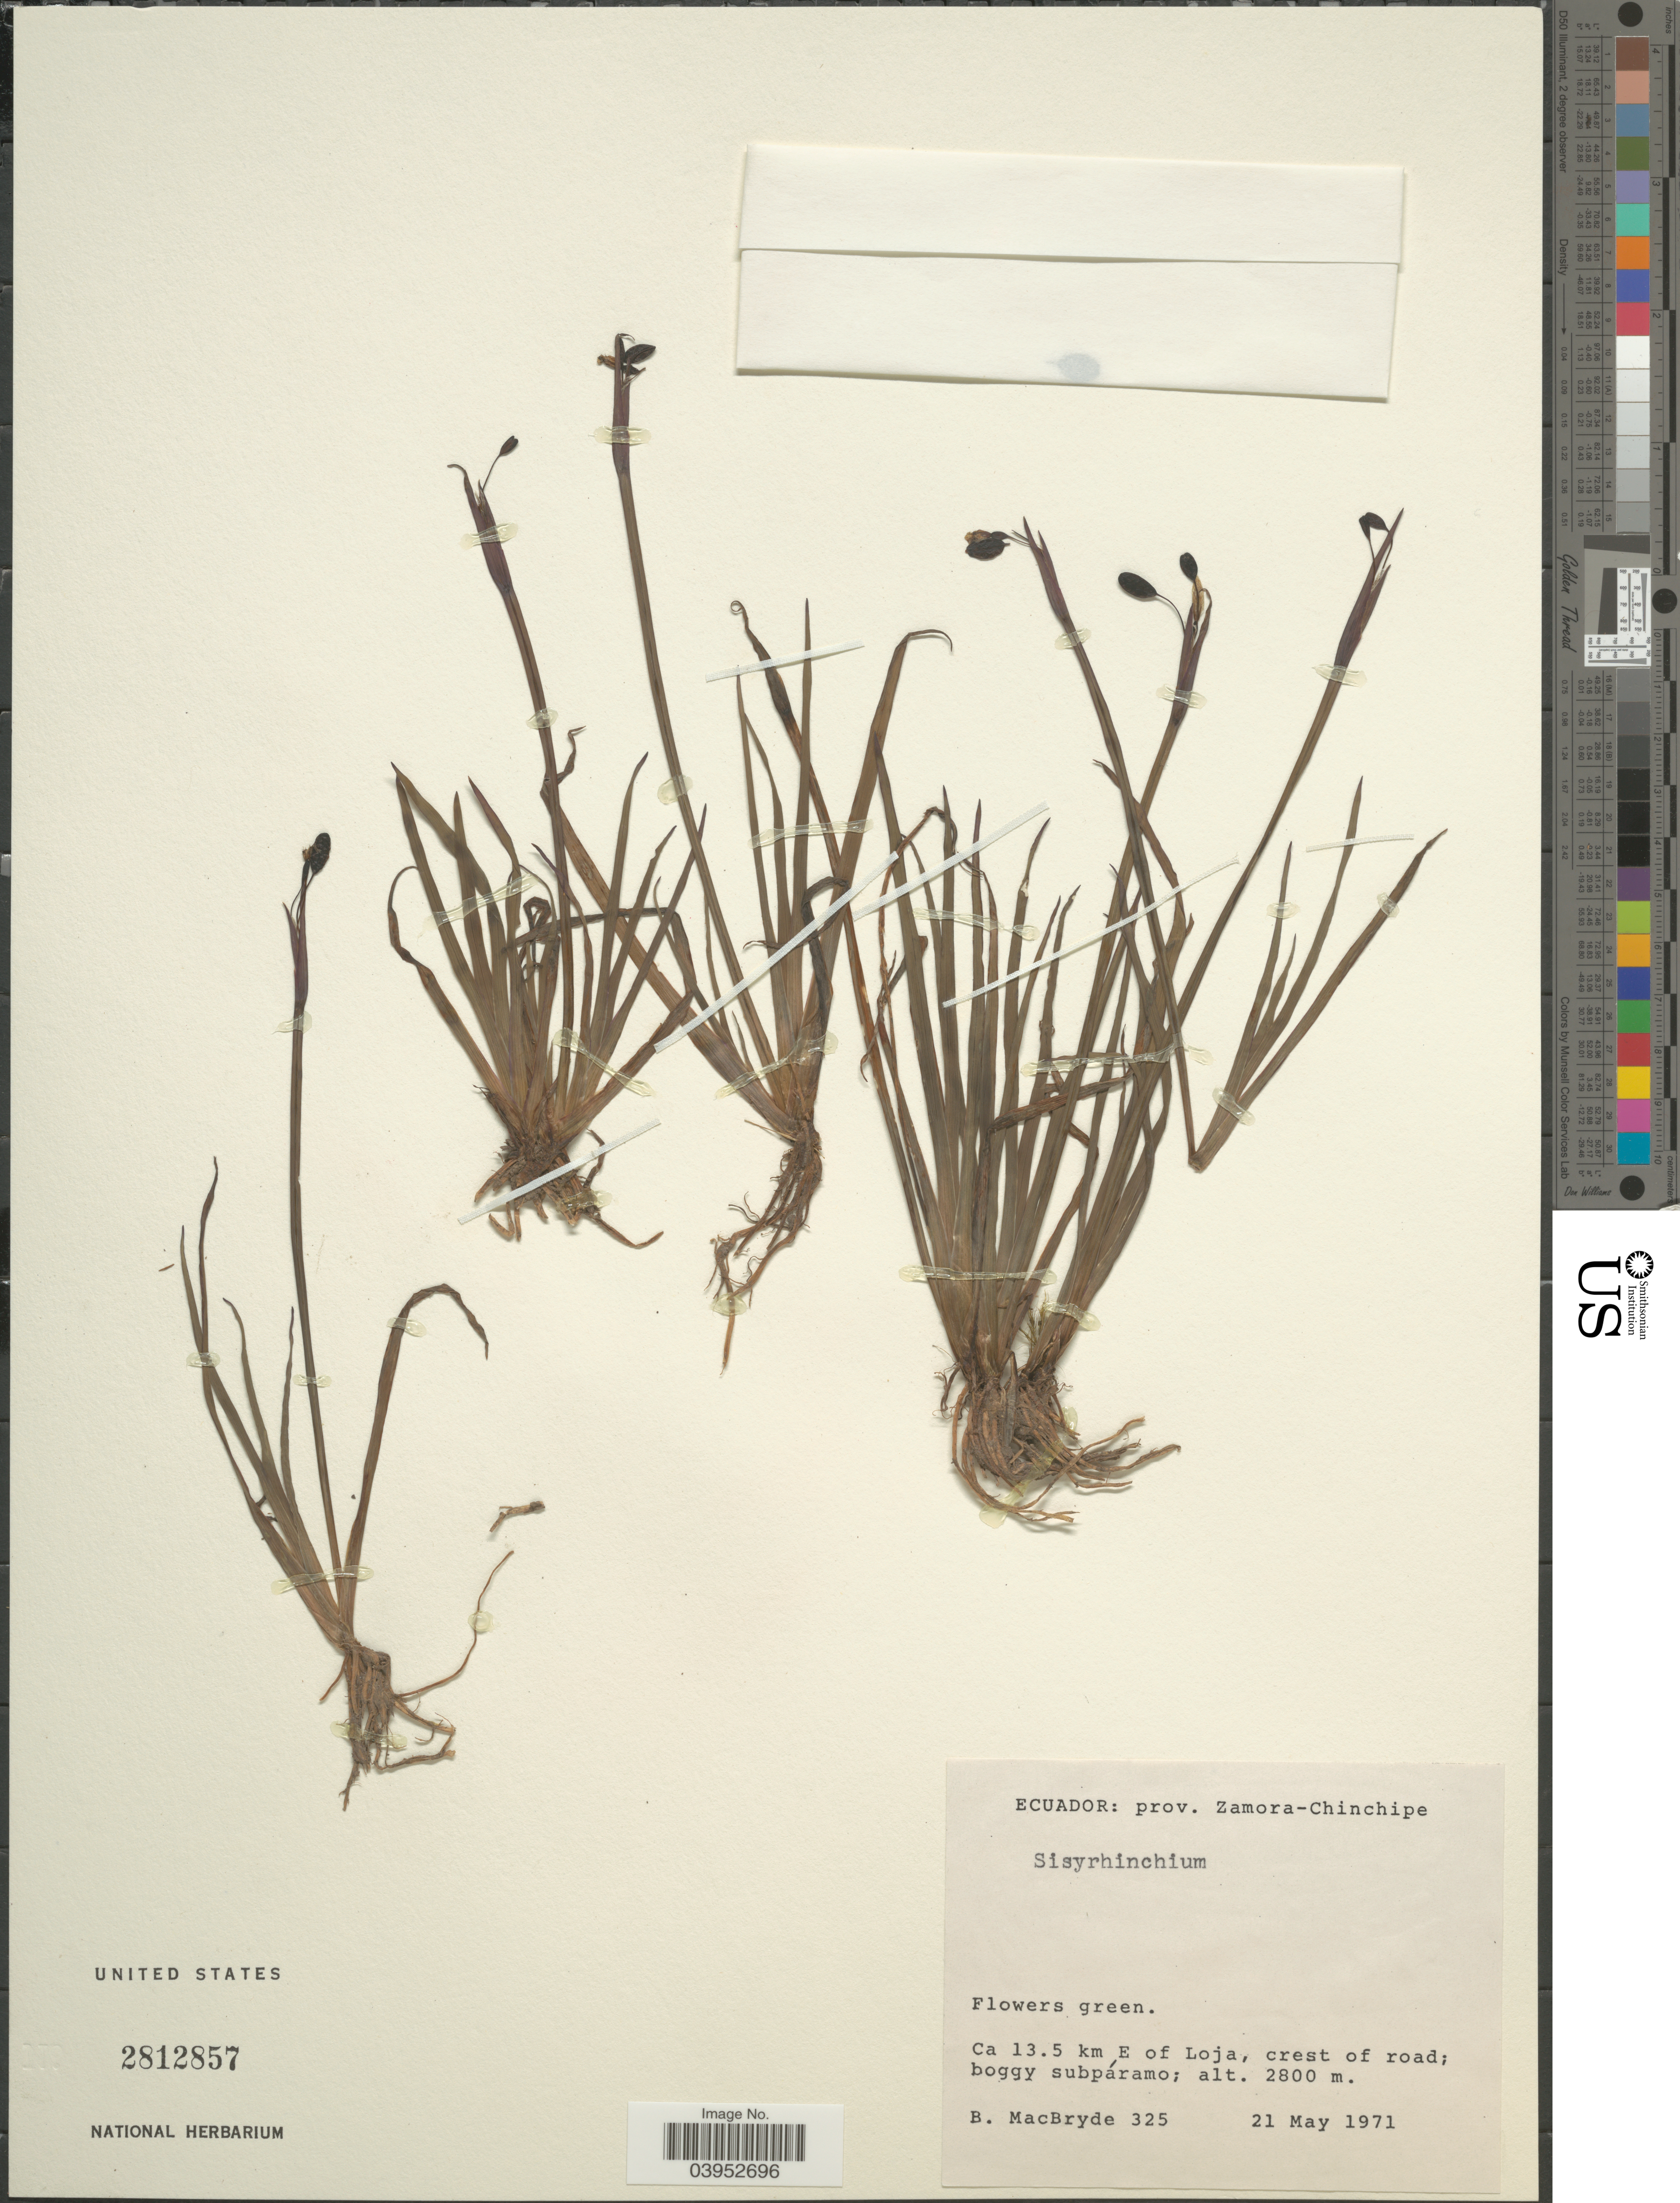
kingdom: Plantae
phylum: Tracheophyta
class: Liliopsida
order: Asparagales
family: Iridaceae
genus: Sisyrinchium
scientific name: Sisyrinchium sp.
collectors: B. MacBryde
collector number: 325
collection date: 1971-05-21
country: Ecuador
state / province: Zamora-Chinchipe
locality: Ca 13.5 km E of Loja, crest of road; boggy subpáramo.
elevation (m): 2800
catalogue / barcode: US 2812857